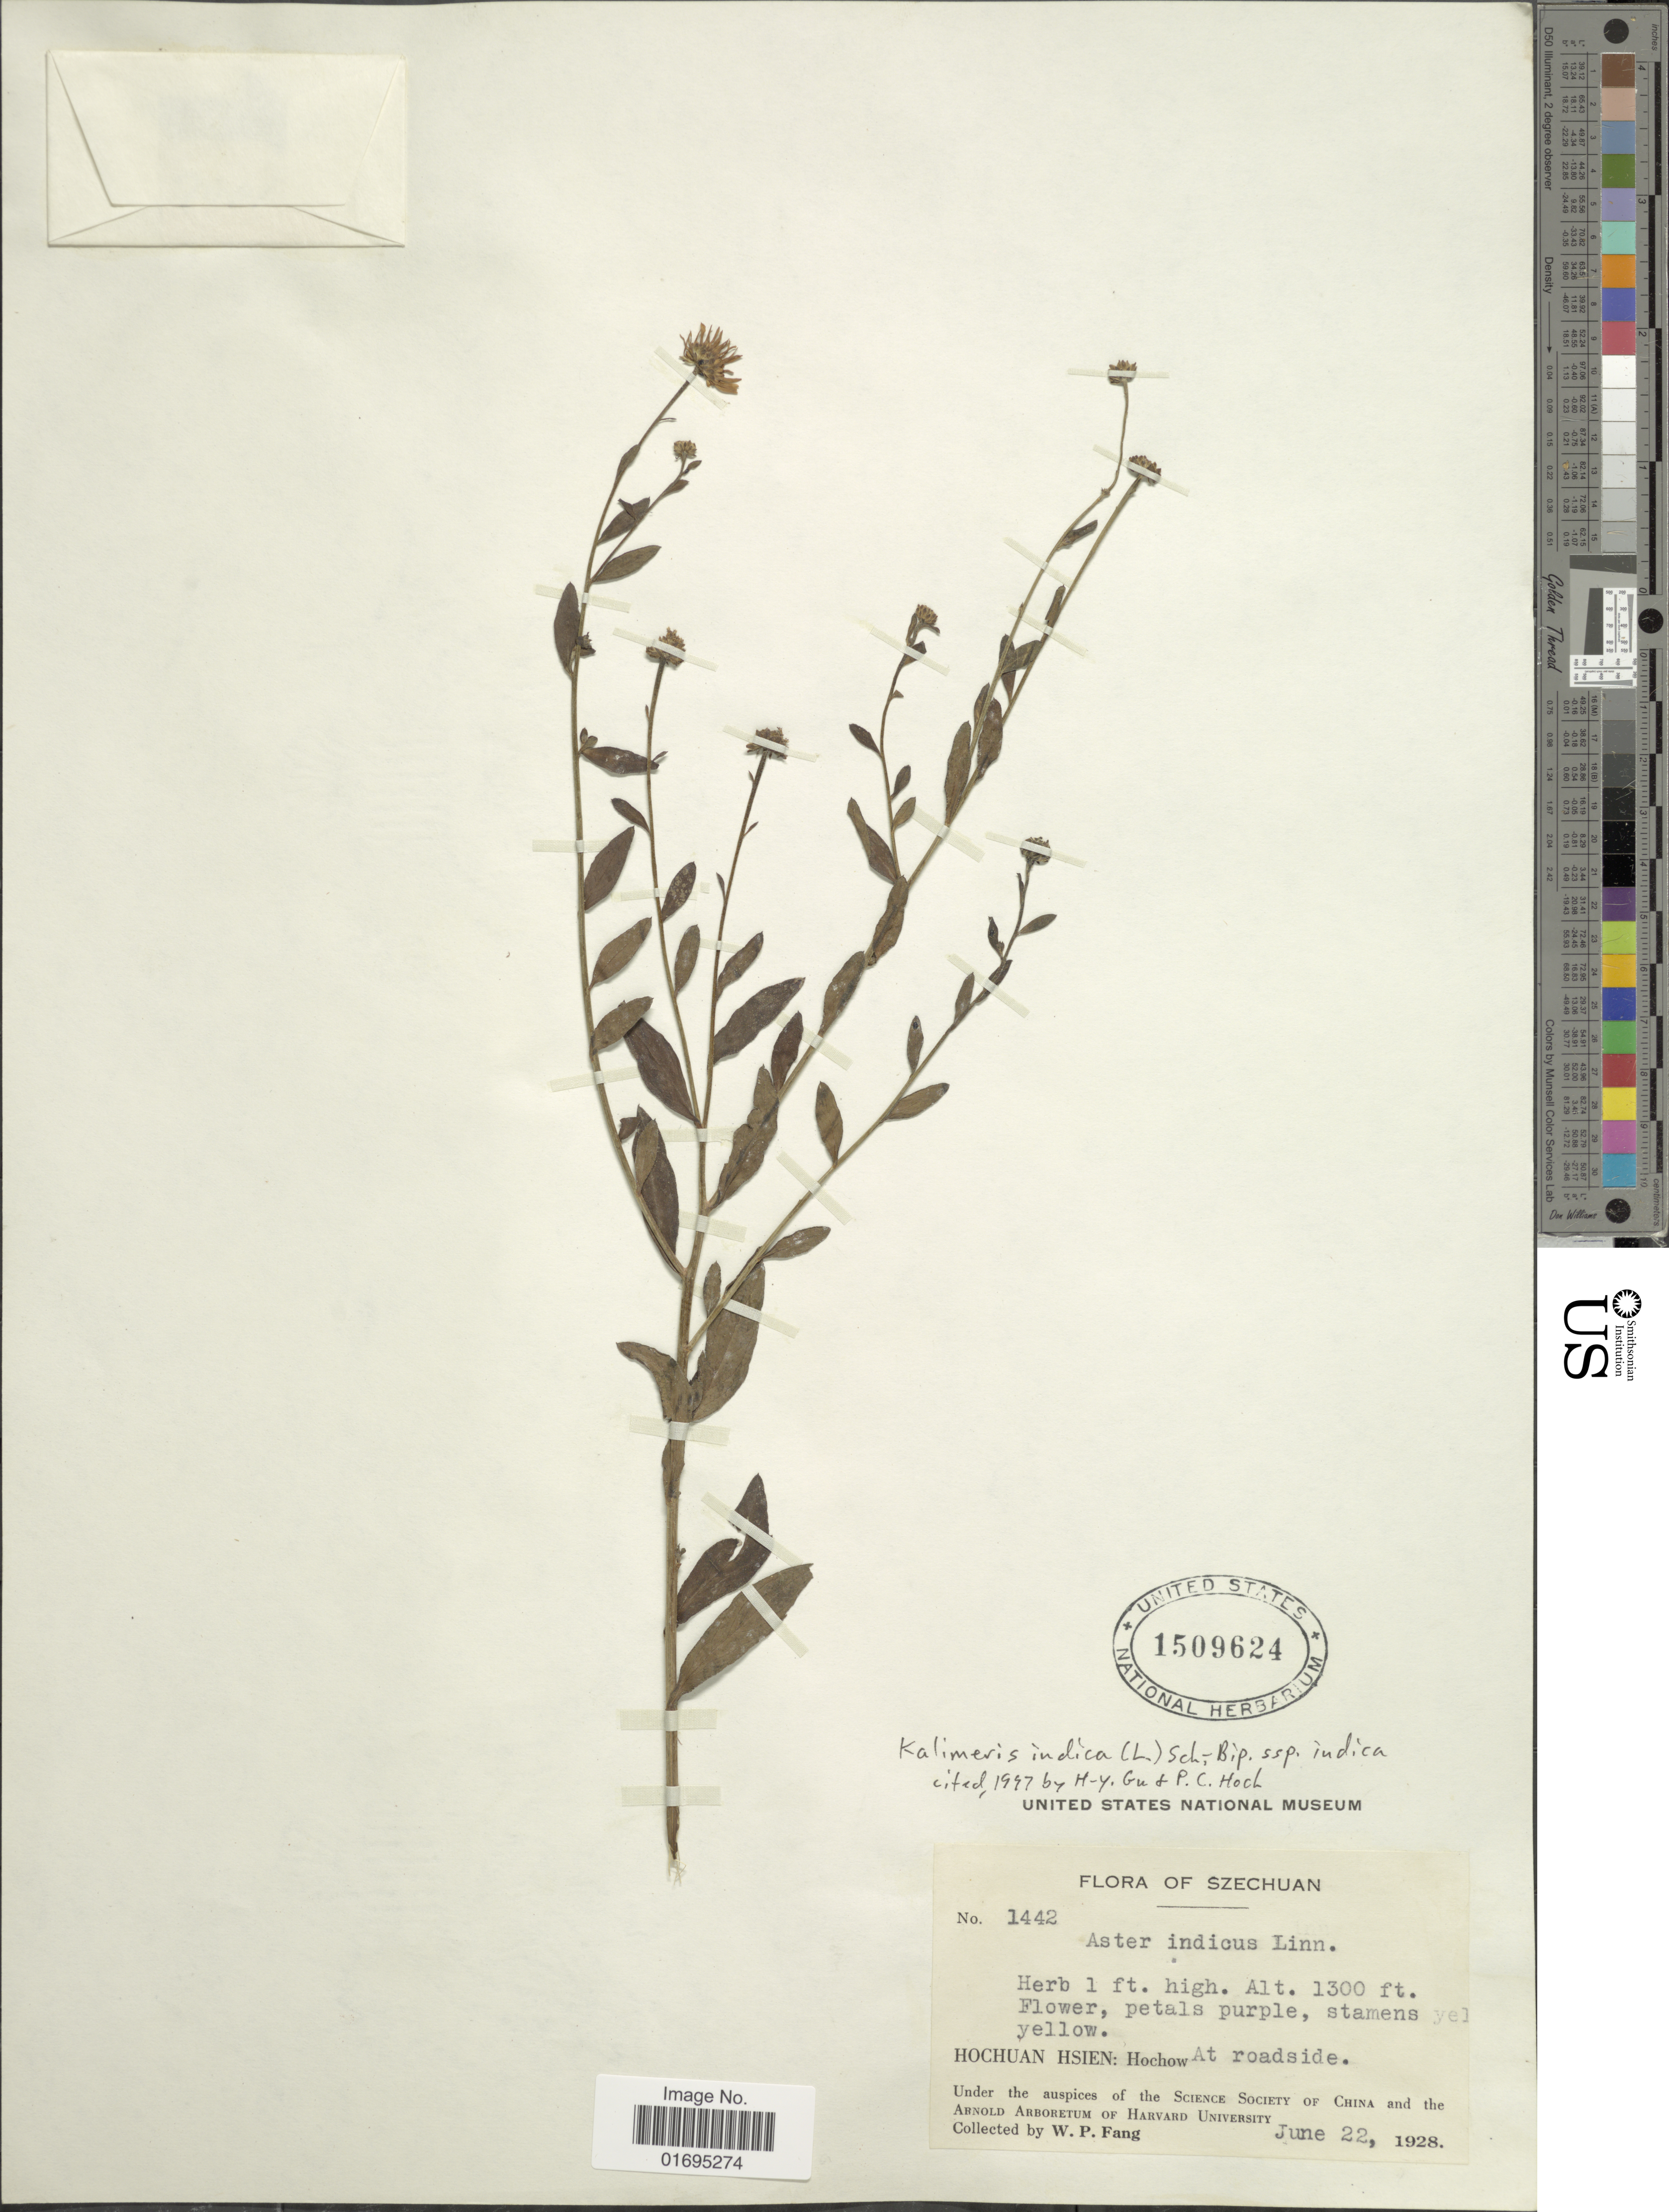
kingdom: Plantae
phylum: Tracheophyta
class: Magnoliopsida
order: Asterales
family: Asteraceae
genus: Kalimeris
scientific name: Kalimeris indica subsp. indica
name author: (L.) Sch. Bip.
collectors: W. P. Fang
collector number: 1442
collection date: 1928-06-22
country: China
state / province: Sichuan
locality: Szechuan, Hochuan Hsien: Hochow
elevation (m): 396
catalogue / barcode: US 1509624